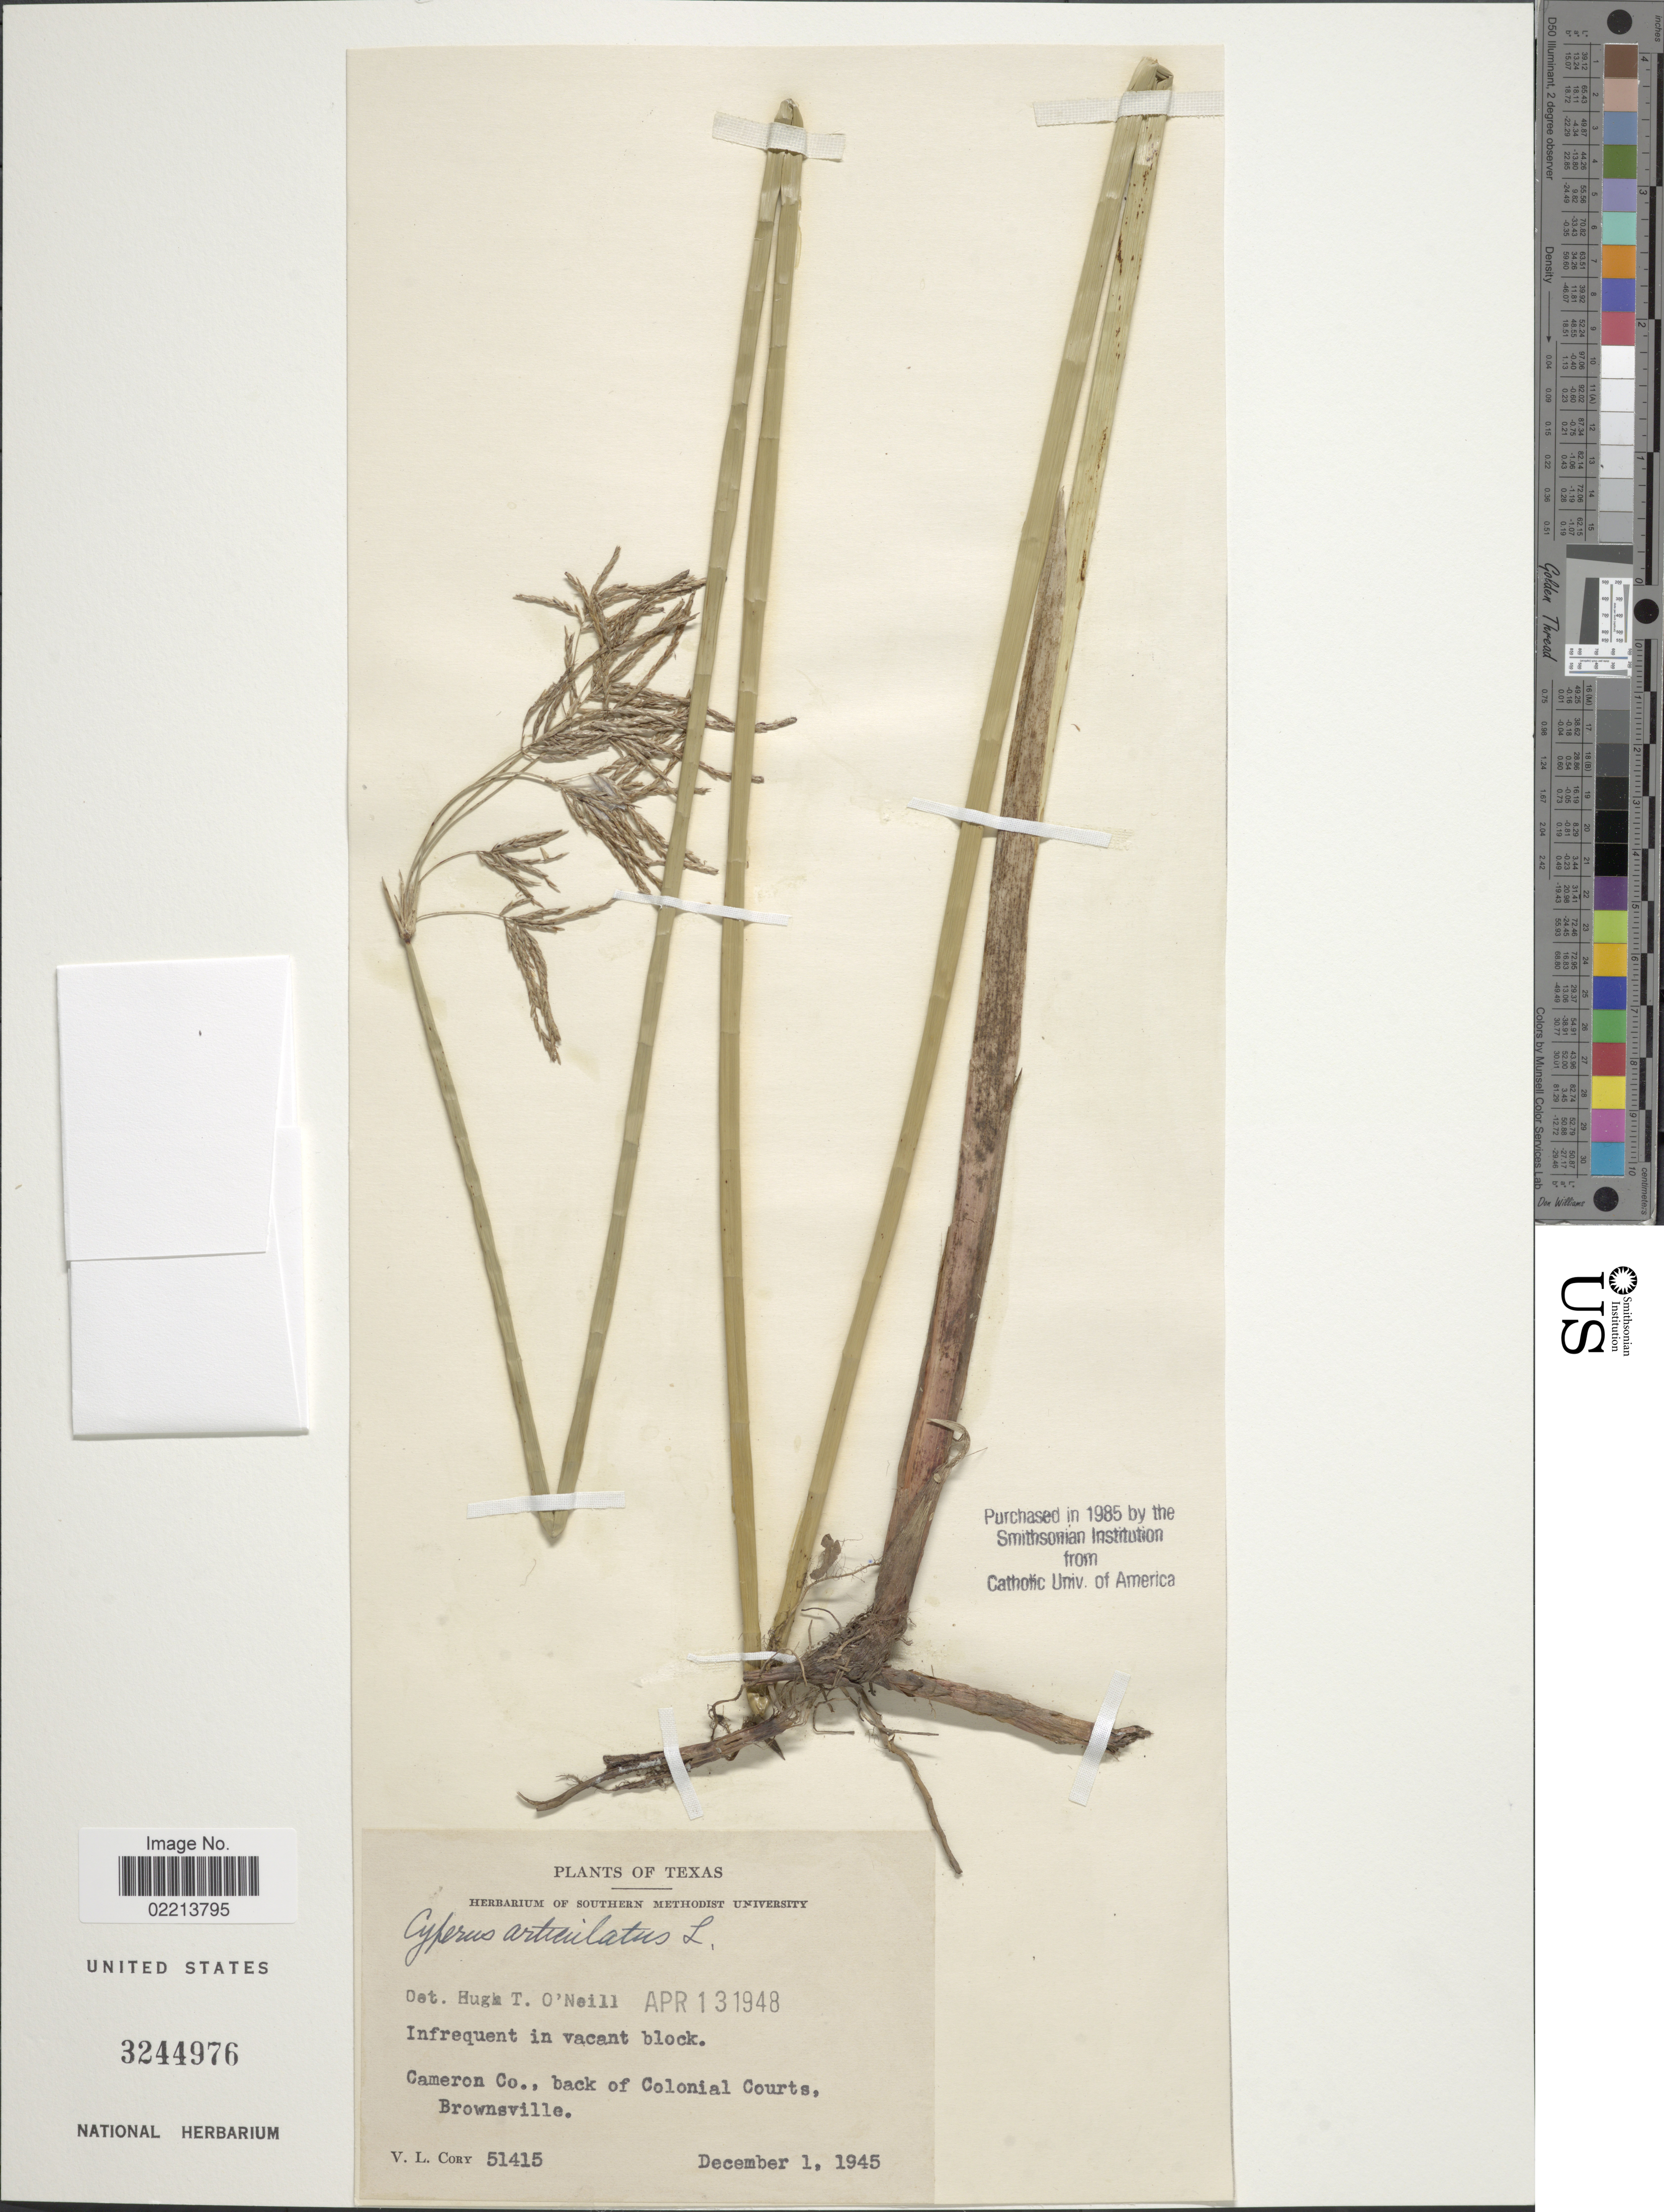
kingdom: Plantae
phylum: Tracheophyta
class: Liliopsida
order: Poales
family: Cyperaceae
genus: Cyperus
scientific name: Cyperus articulatus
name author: L.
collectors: V. Cory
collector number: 51415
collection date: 1945-12-01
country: United States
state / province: Texas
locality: Infrequent in vacant block, Cameron Co., back of Colonial Courts, Brownsville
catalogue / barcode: US 3244976